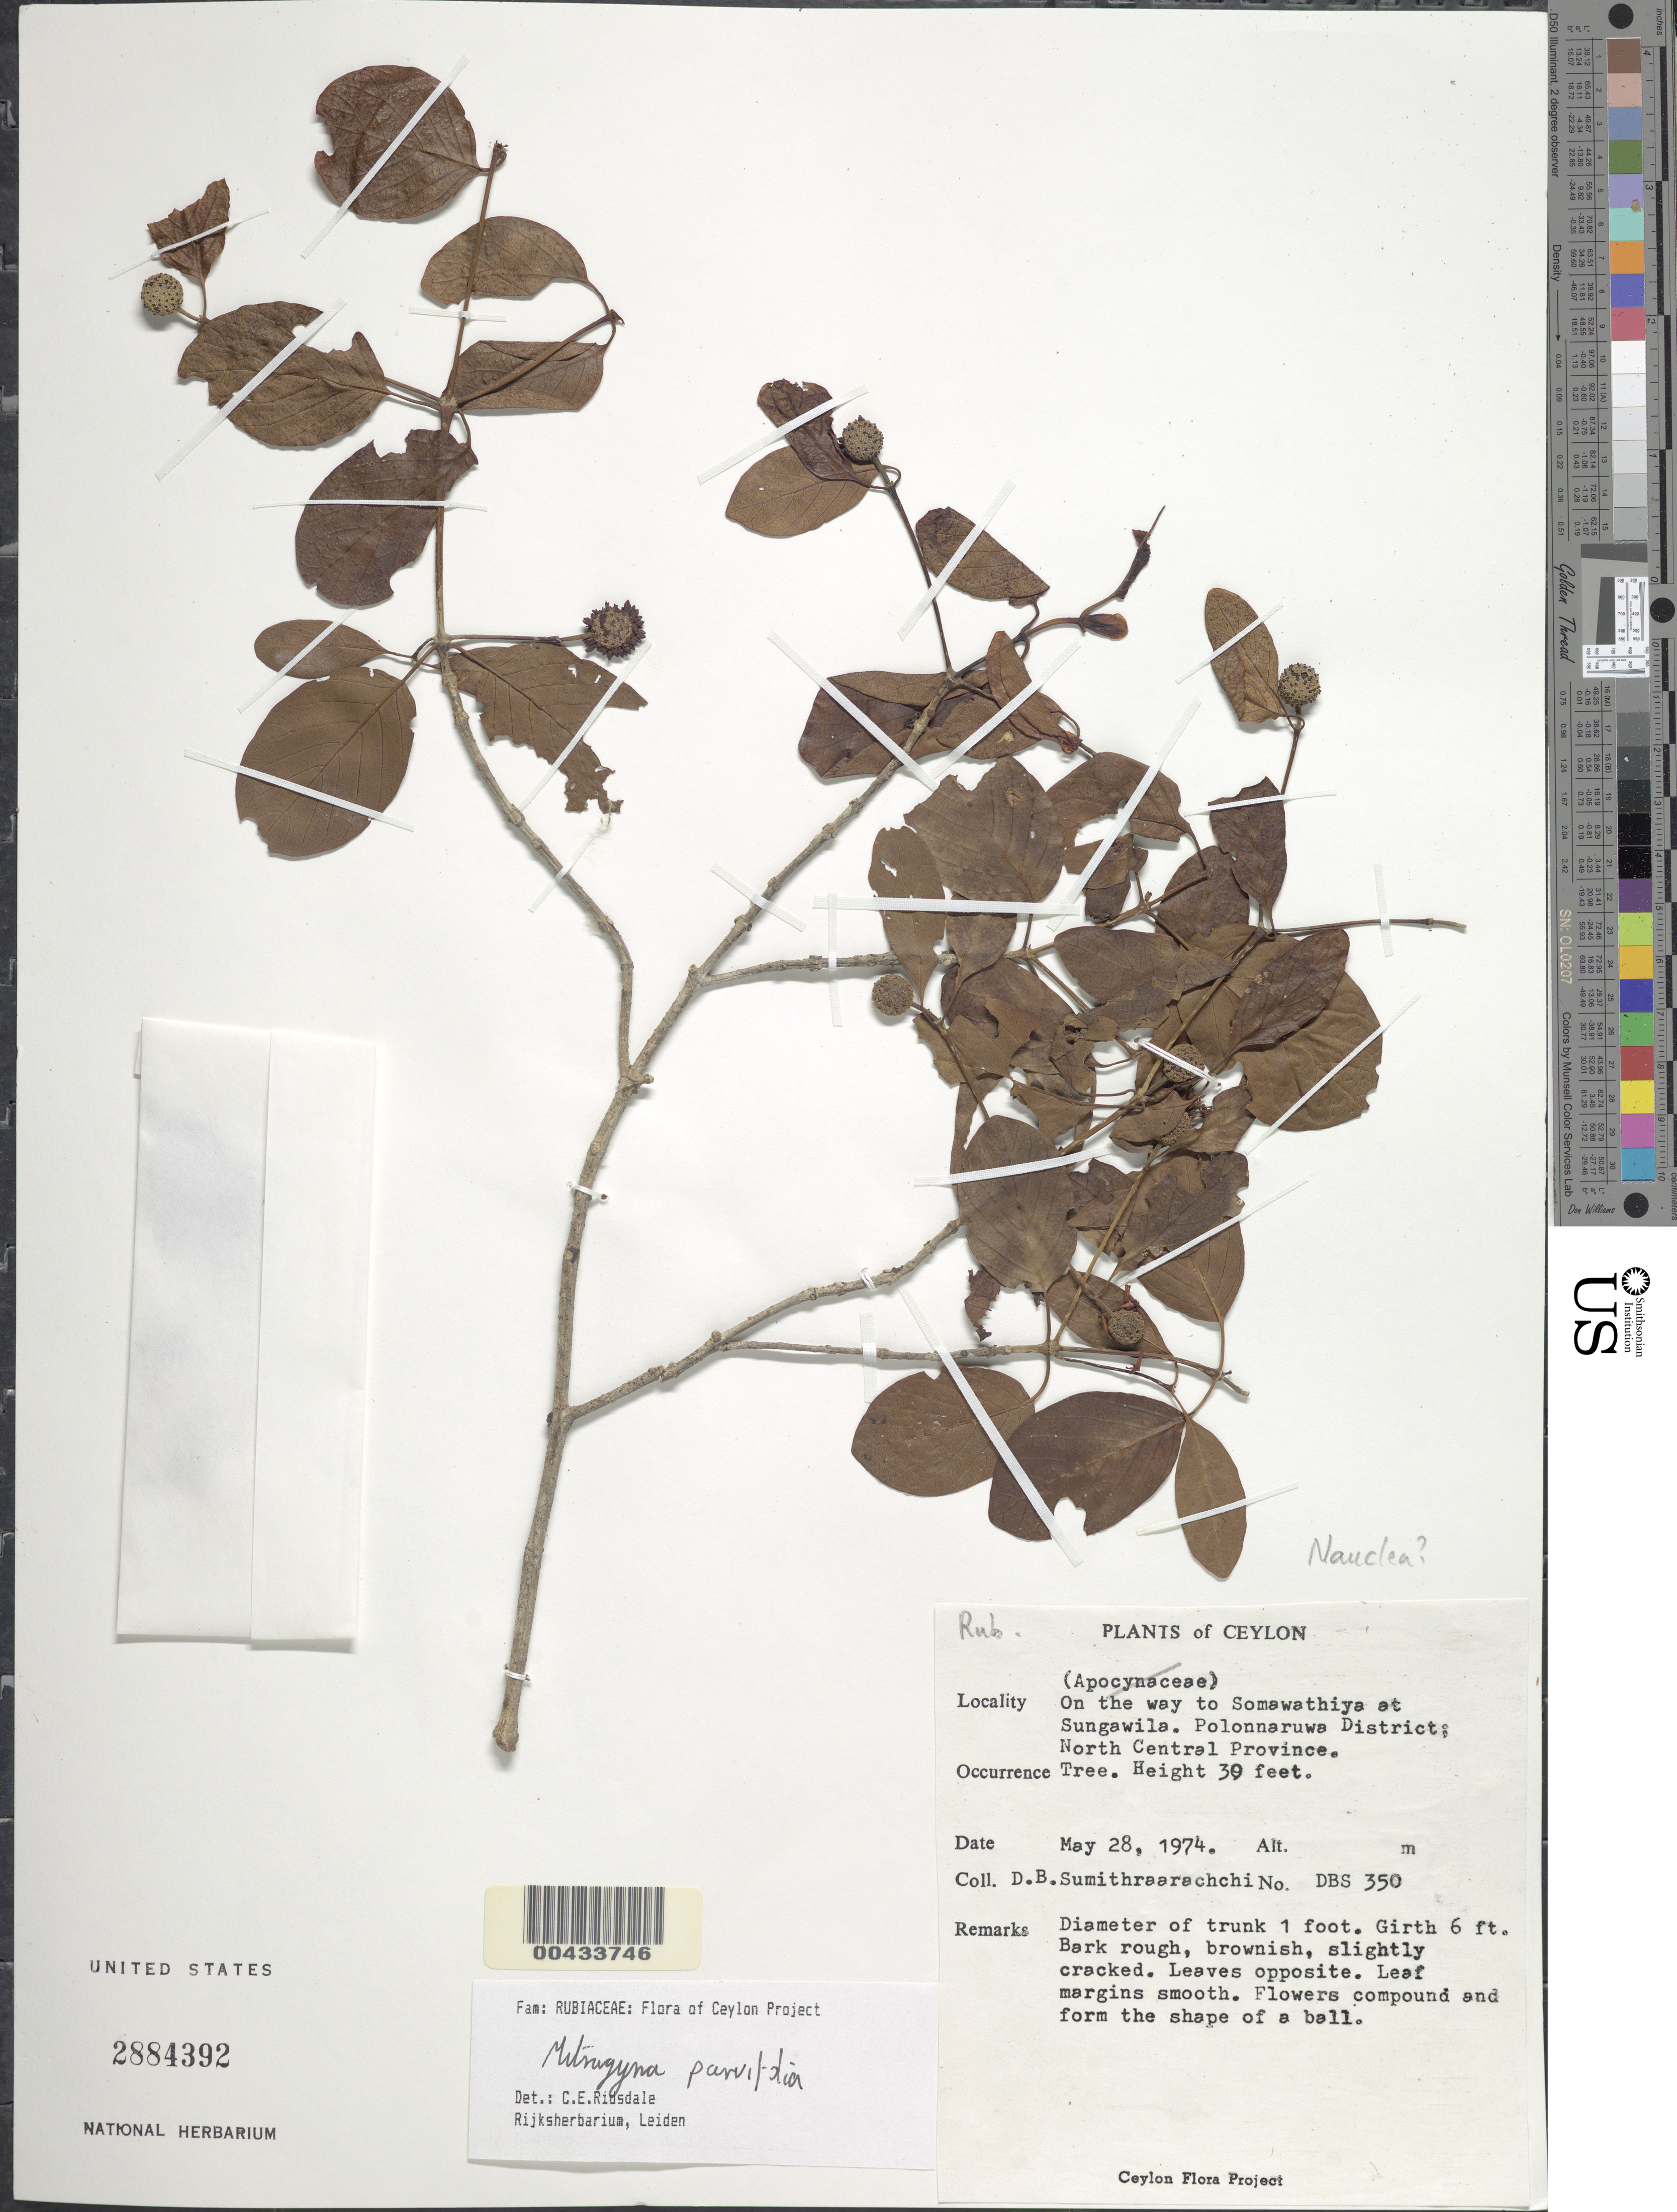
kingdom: Plantae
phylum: Tracheophyta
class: Magnoliopsida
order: Gentianales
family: Rubiaceae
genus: Mitragyna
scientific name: Mitragyna parvifolia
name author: (Roxb.) Korth.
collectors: D. B. Sumithraarachchi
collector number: DBS 350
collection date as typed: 28 May 1974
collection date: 1974-05-28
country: Sri Lanka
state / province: North Central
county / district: Polonnaruwa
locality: on the way to Somawathiya at Sungawila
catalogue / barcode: US 2884392